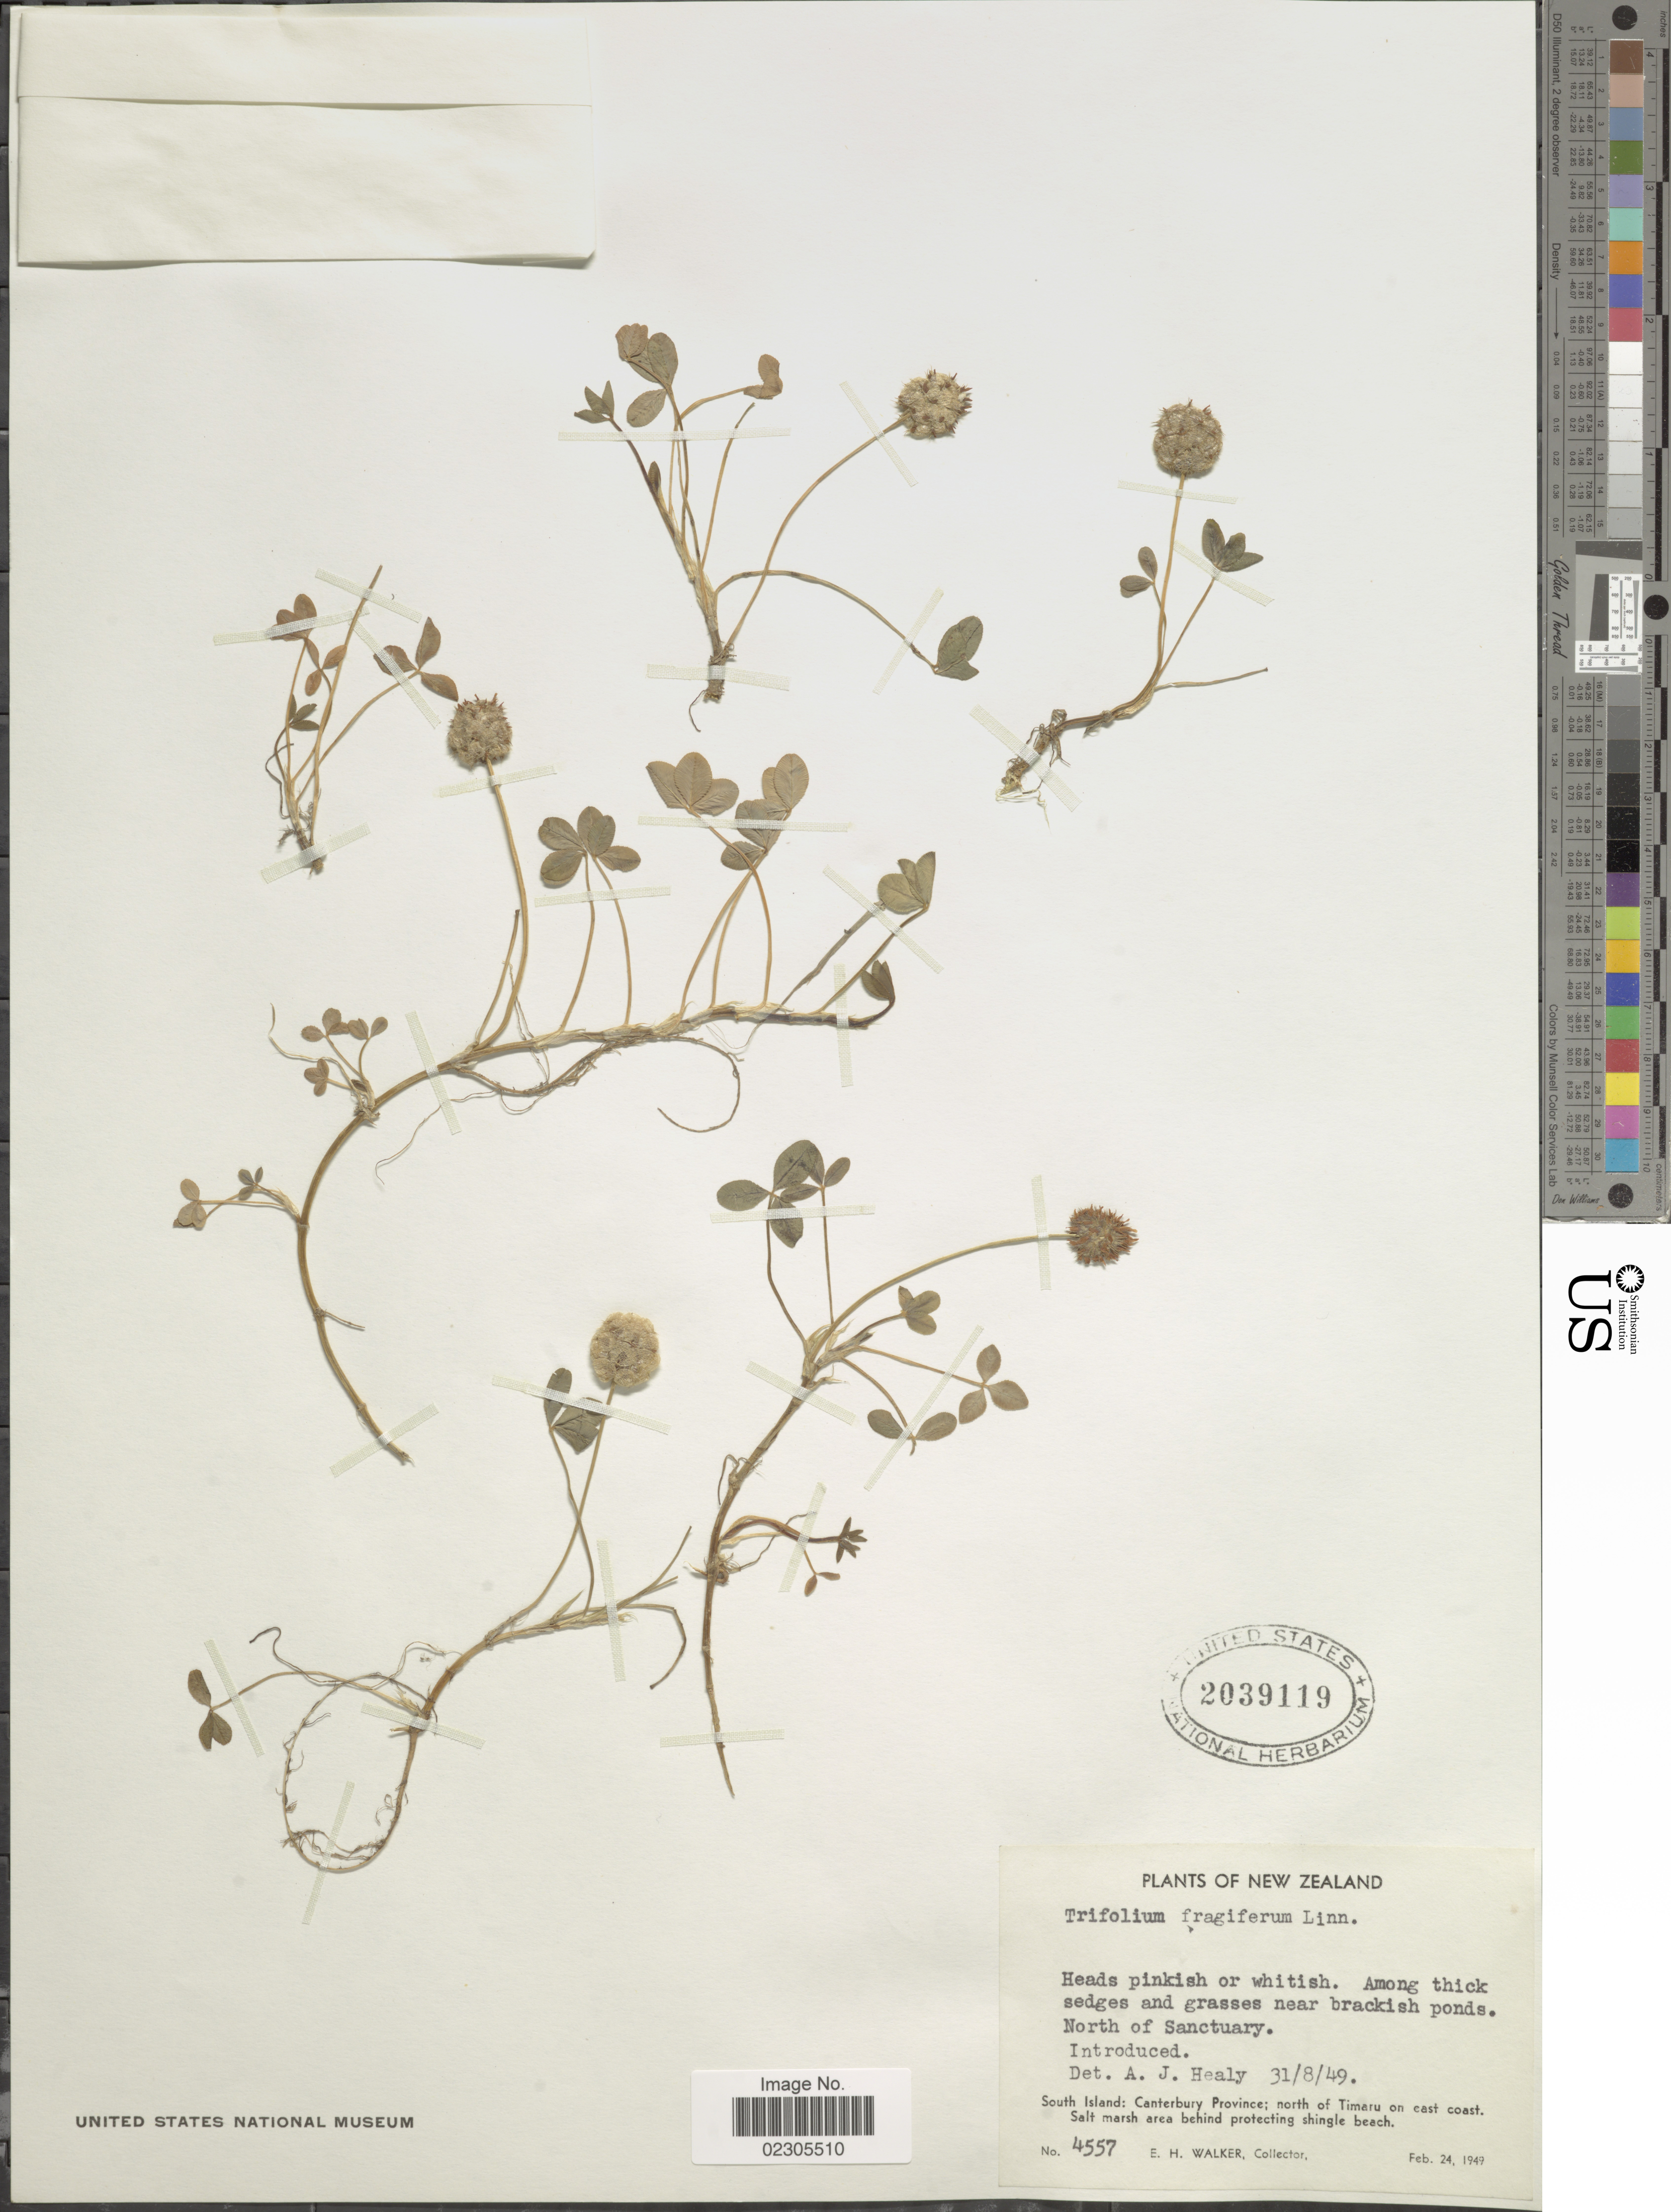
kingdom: Plantae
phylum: Tracheophyta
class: Magnoliopsida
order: Fabales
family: Fabaceae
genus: Trifolium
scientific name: Trifolium fragiferum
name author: L.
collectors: E. H. Walker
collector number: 4557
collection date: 1949-02-24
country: New Zealand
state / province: Canterbury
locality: North of Sancturay, South Island; north of Timaru on east coast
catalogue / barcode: US 2039119